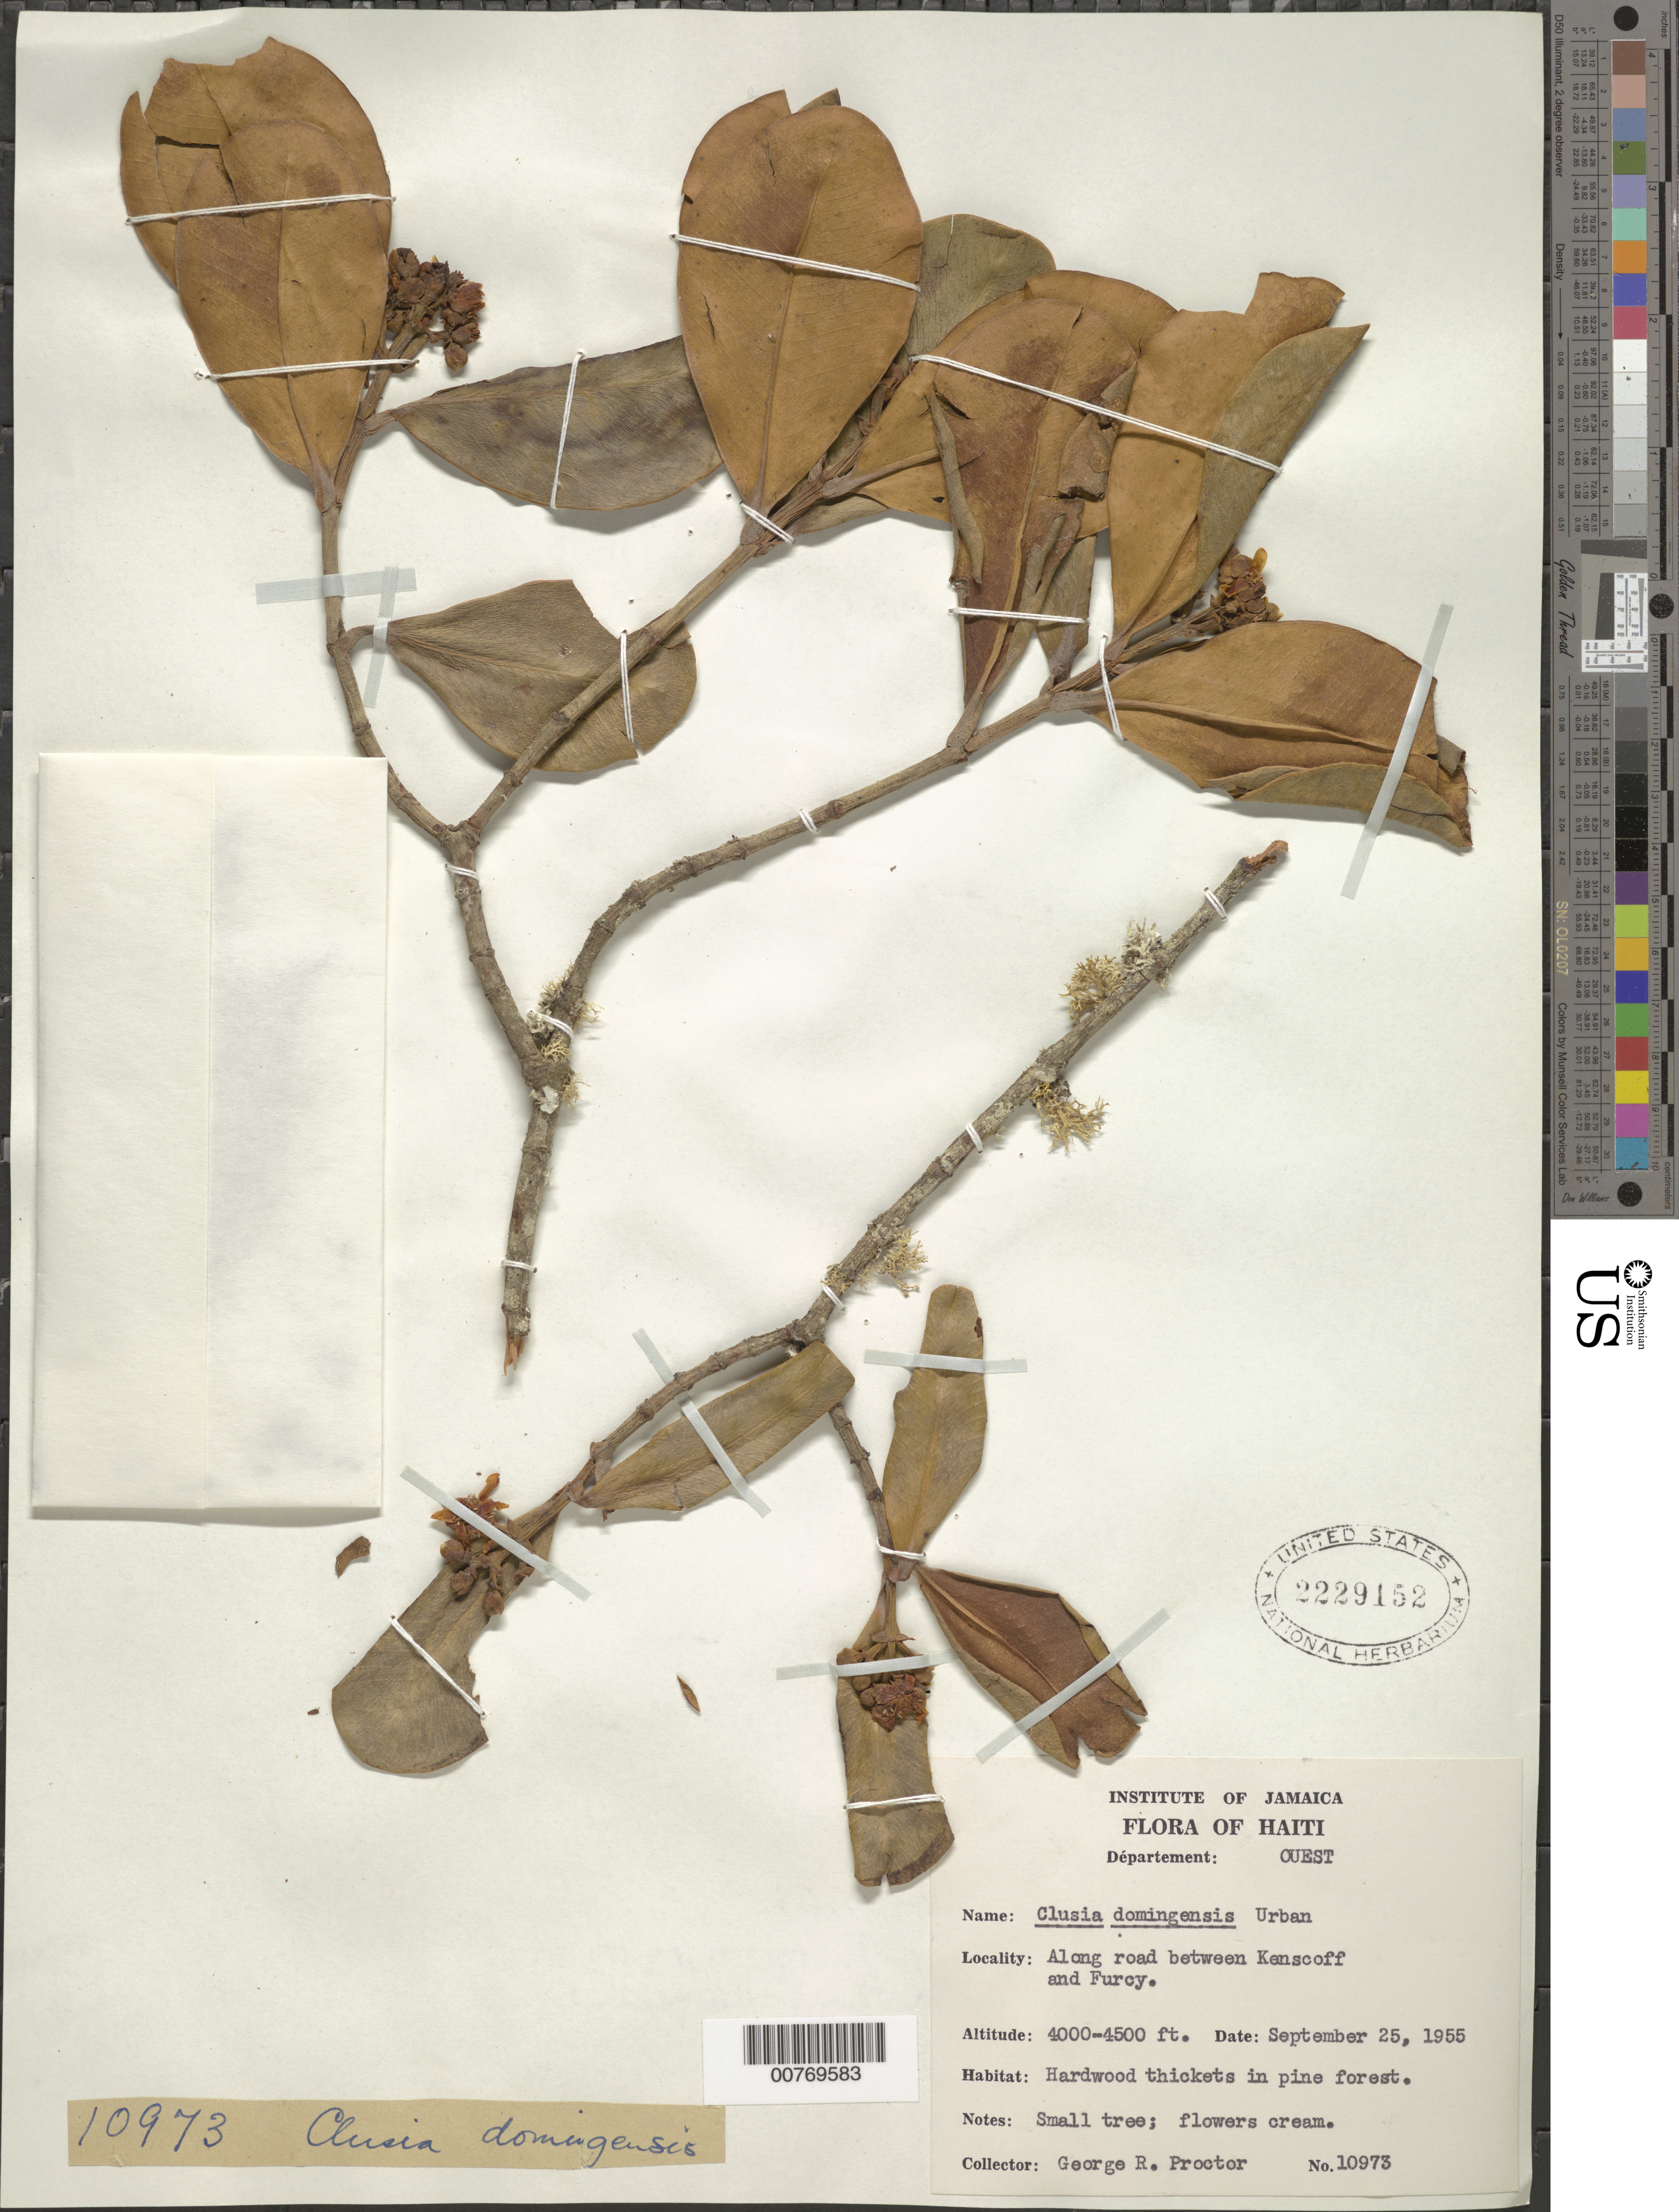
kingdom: Plantae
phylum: Tracheophyta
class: Magnoliopsida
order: Malpighiales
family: Clusiaceae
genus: Clusia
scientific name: Clusia domingensis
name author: Urb.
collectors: G. R. Proctor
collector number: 10973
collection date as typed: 25 Sep 1955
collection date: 1955-09-25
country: Haiti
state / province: Ouest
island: Hispaniola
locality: Along road between Kenscoff and Furcy.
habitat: Hardwood thickets in pine forest.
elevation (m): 1219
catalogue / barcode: US 2229152